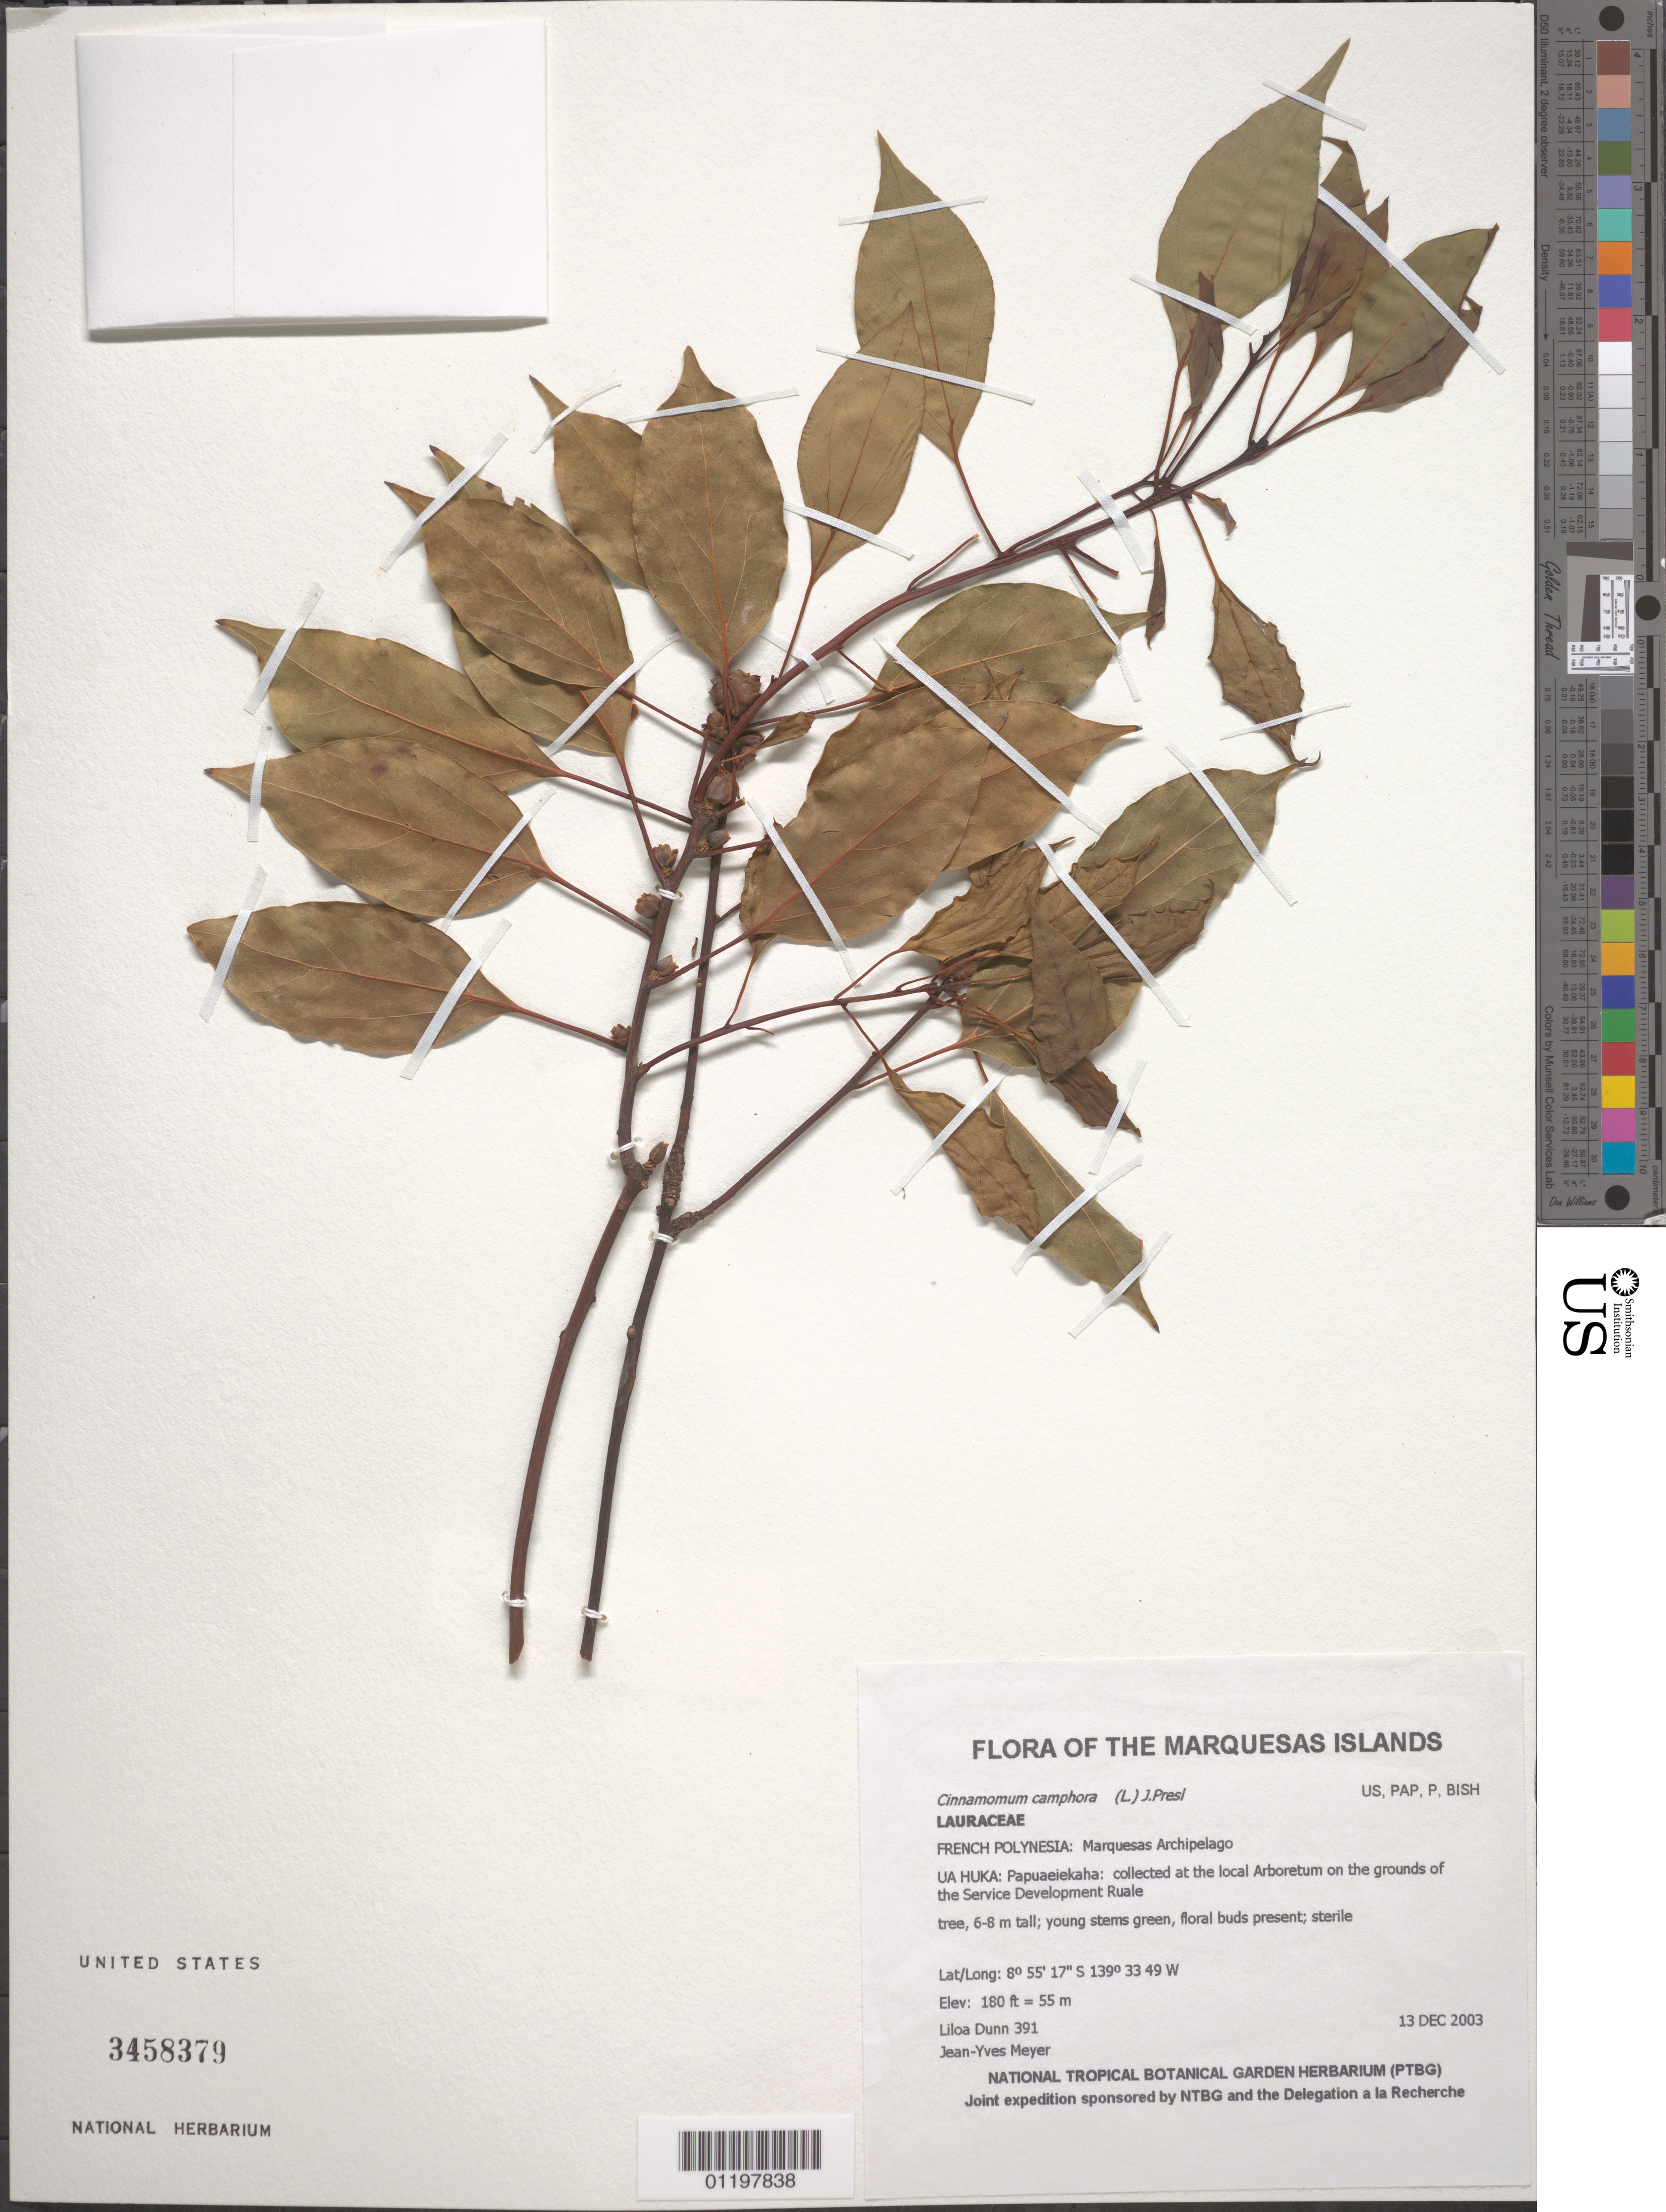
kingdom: Plantae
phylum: Tracheophyta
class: Magnoliopsida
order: Laurales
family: Lauraceae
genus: Cinnamomum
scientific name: Cinnamomum camphora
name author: (L.) J. Presl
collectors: L. Dunn & J.-Y. Meyer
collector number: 391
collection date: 2003-12-13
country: French Polynesia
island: Ua Huka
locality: Papuaeiekaha: collected at the local Arboretum on the grounds of the Service Development Ruale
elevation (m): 55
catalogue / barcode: US 3458379